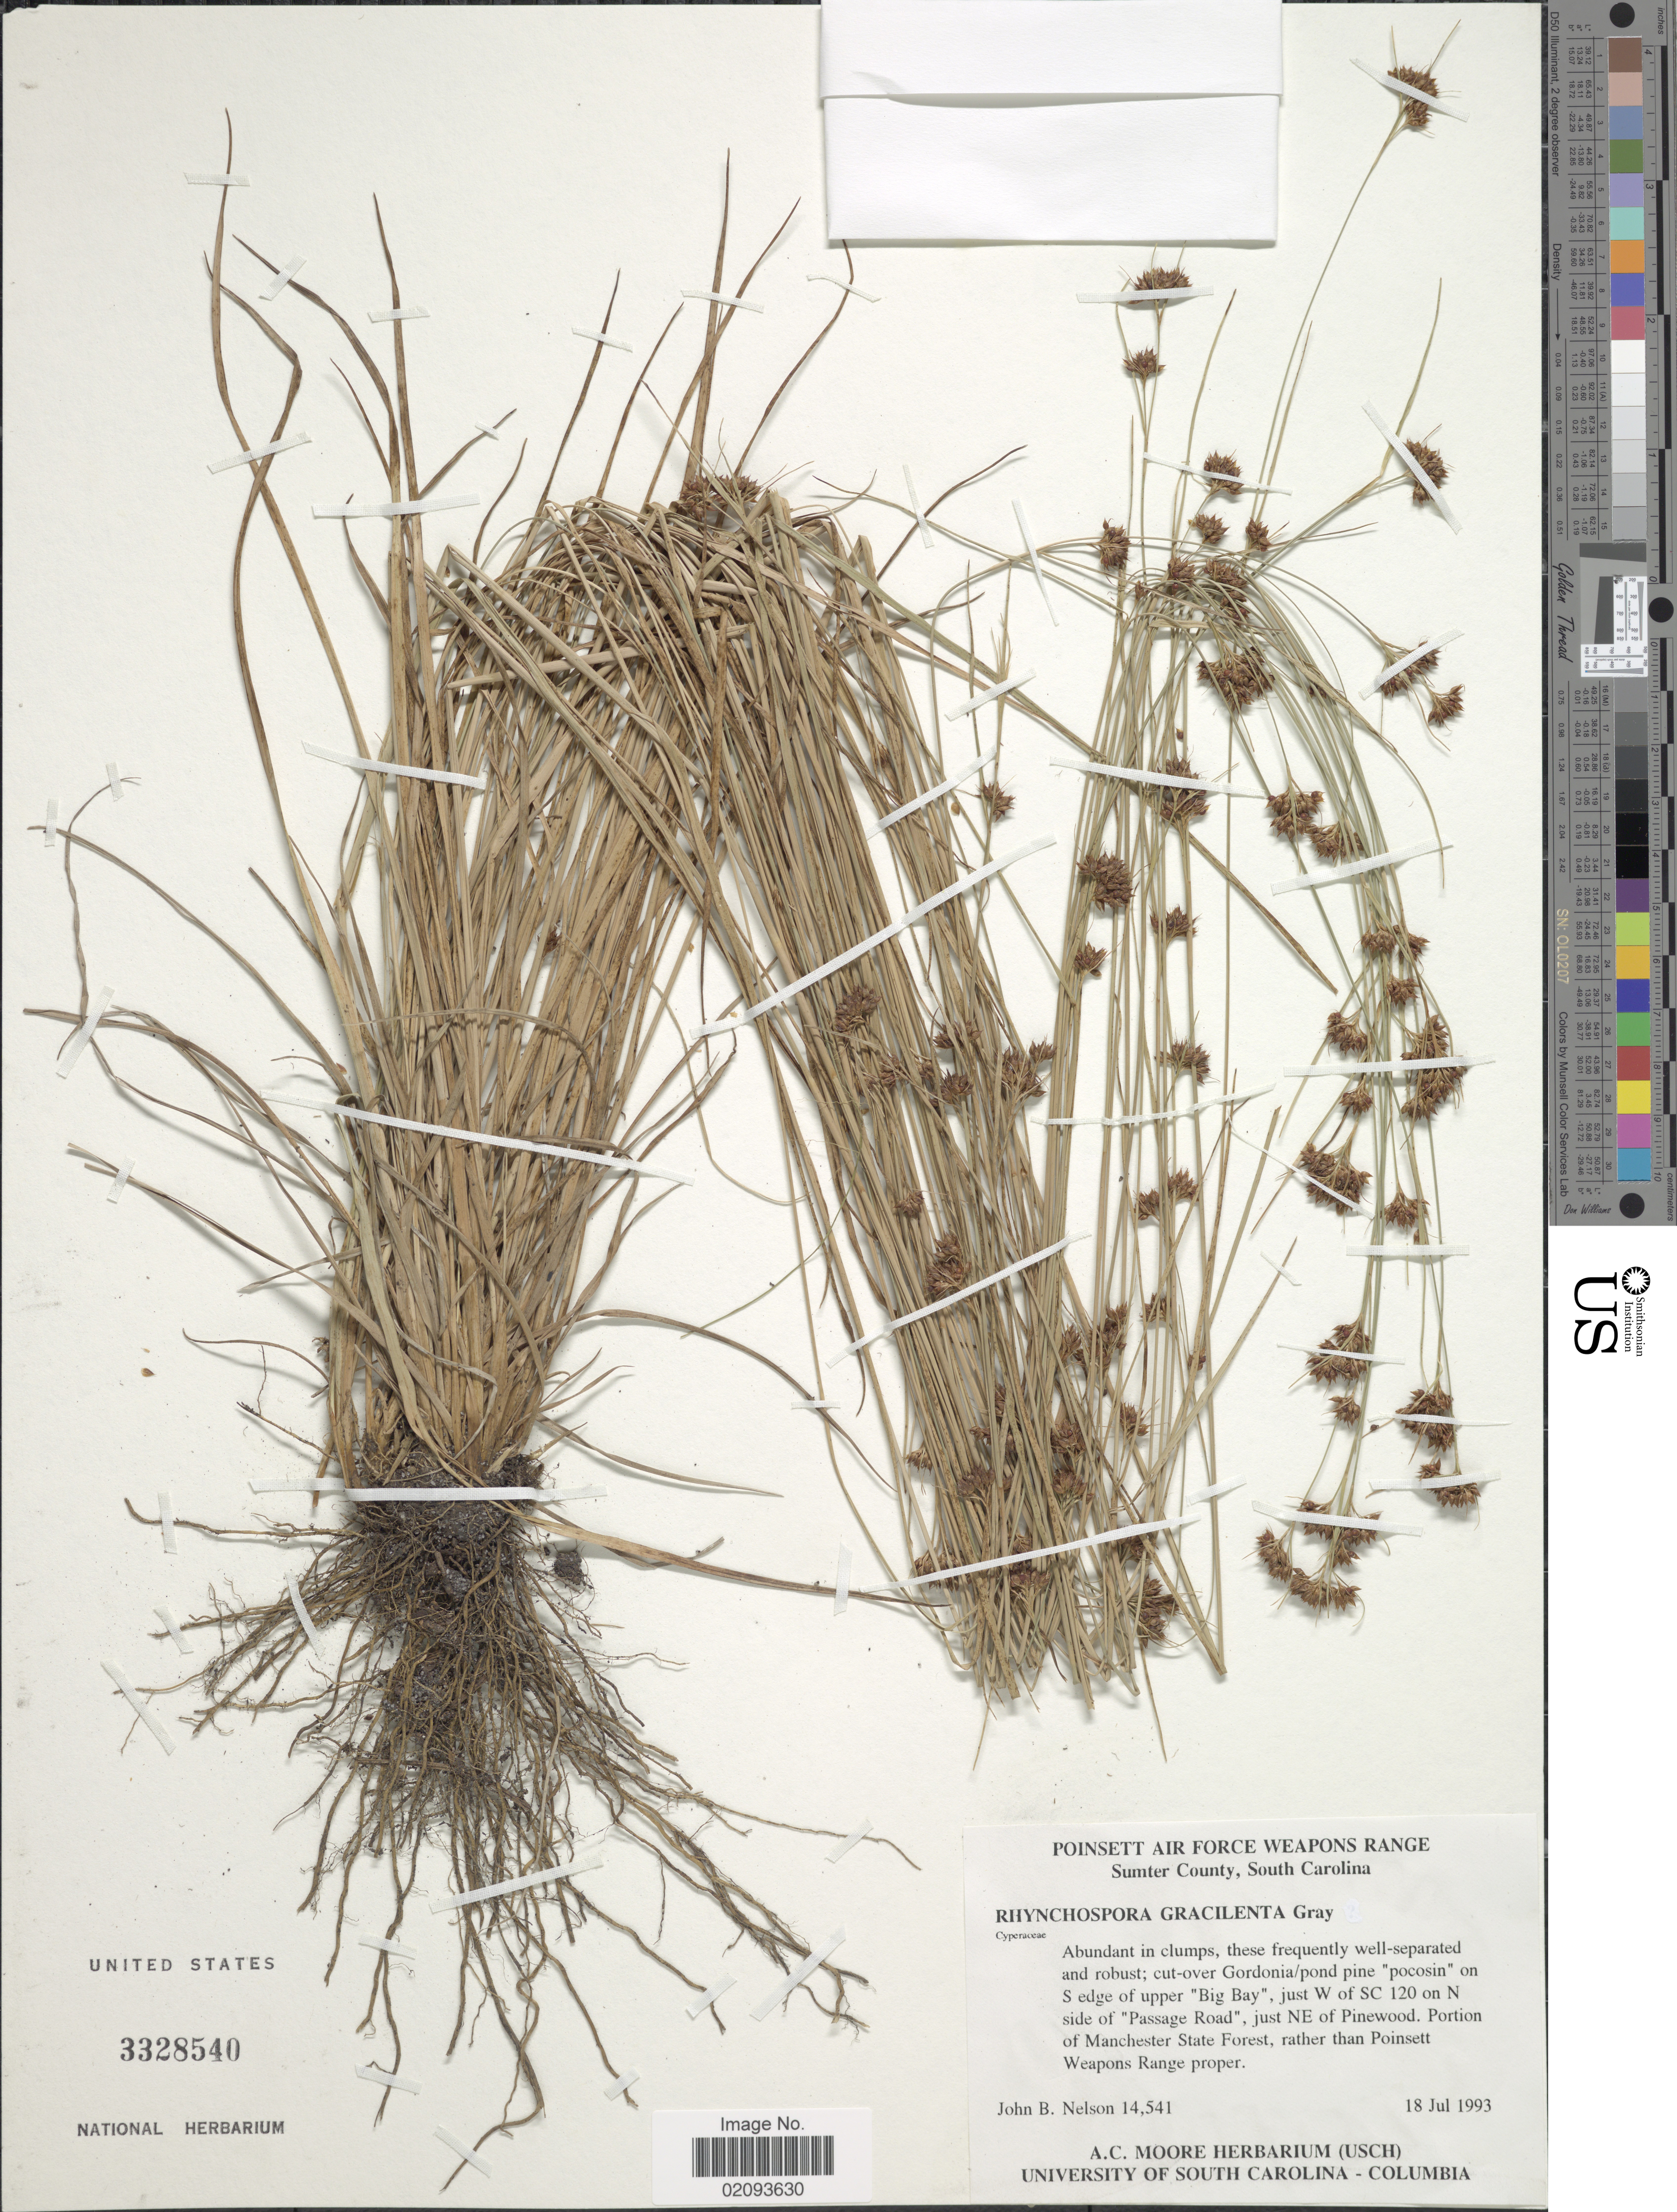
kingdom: Plantae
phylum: Tracheophyta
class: Liliopsida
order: Poales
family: Cyperaceae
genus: Rhynchospora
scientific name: Rhynchospora distans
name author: (Michx.) Vahl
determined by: Strong, Mark T., (BOT), Smithsonian Institution - National Museum of Natural History (UNITED STATES)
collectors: J. Nelson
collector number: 14541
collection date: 1993-07-18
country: United States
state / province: South Carolina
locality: Poinsett Air Force Weapond Range. Sumter County. S edge of upper "Big Bay", just W of SC 120 on N side of "Passage Road", just NE of Pinewood. Portion of Manchester State Forest, rather than Poinsett Weapond Range proper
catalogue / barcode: US 3328540